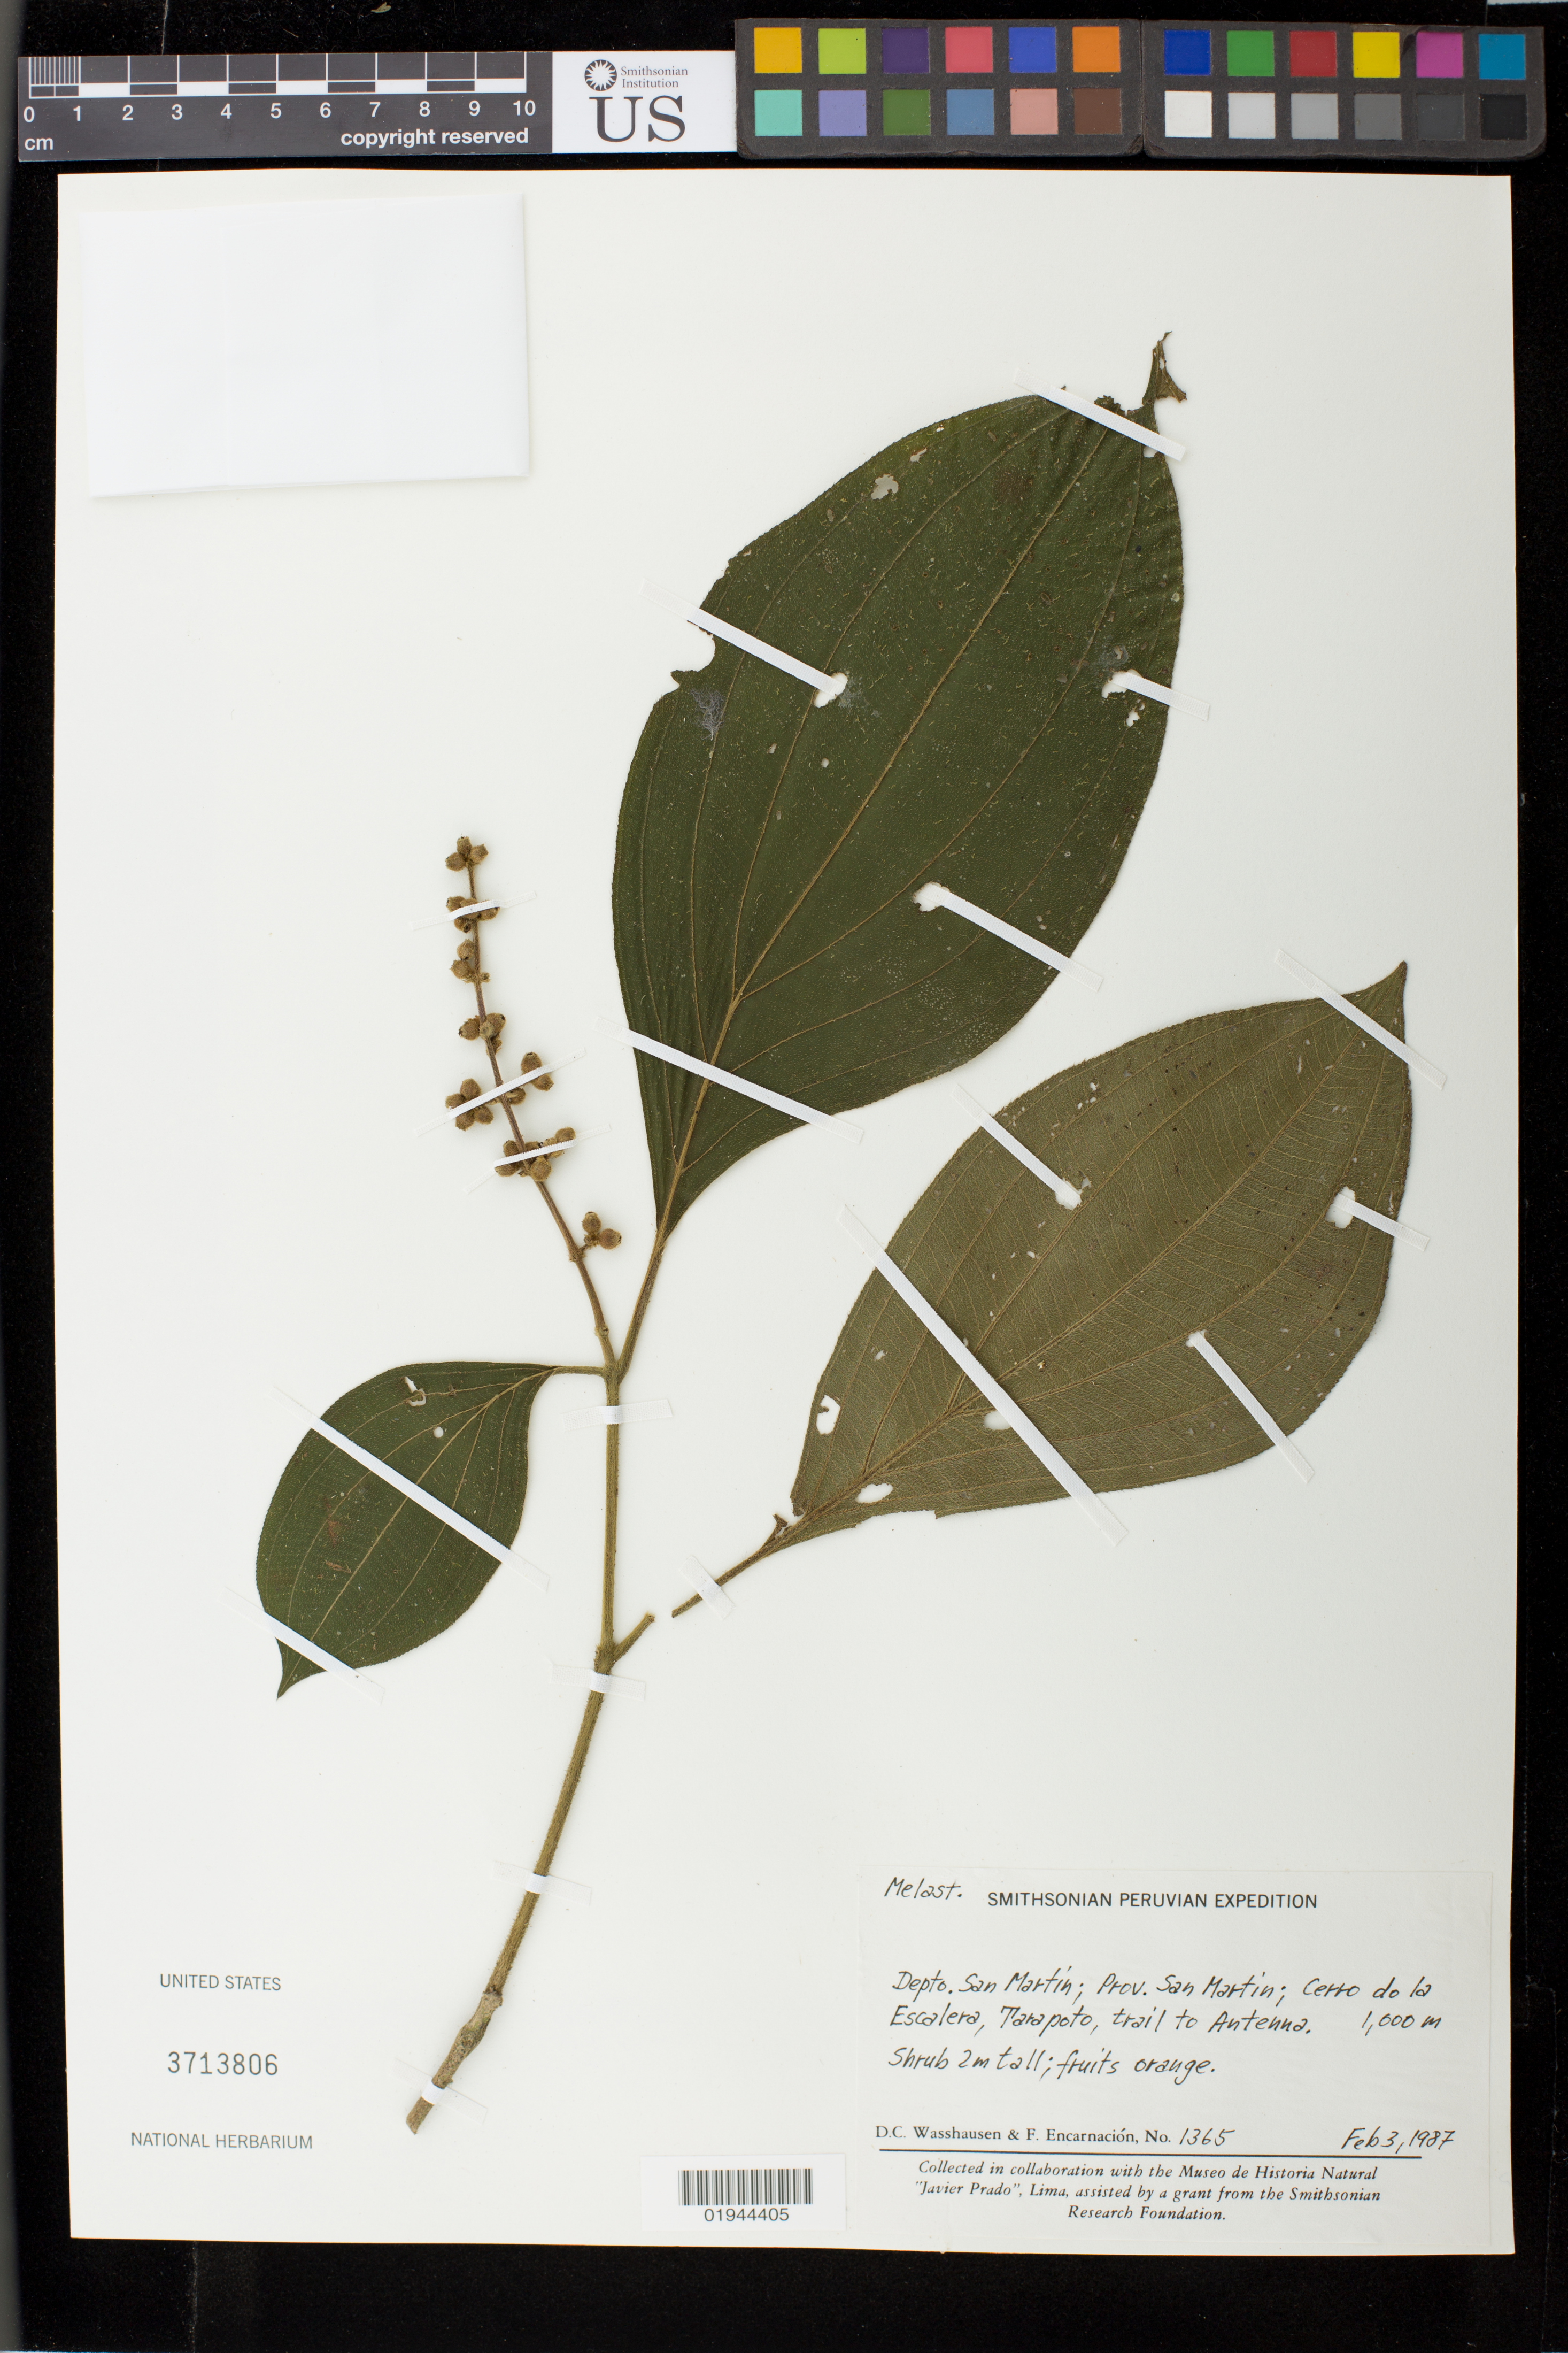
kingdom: Plantae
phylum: Tracheophyta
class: Magnoliopsida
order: Myrtales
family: Melastomataceae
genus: Miconia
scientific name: Miconia nervosa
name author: (Sm.) Triana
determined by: Michelangeli, F. A.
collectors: D. C. Wasshausen & F. Encarnación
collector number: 1365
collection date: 1987-02-03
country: Peru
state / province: San Martín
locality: Cerro de la Escalera, Tarapoto, trail to Antenna.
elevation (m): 1000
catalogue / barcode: US 3713806